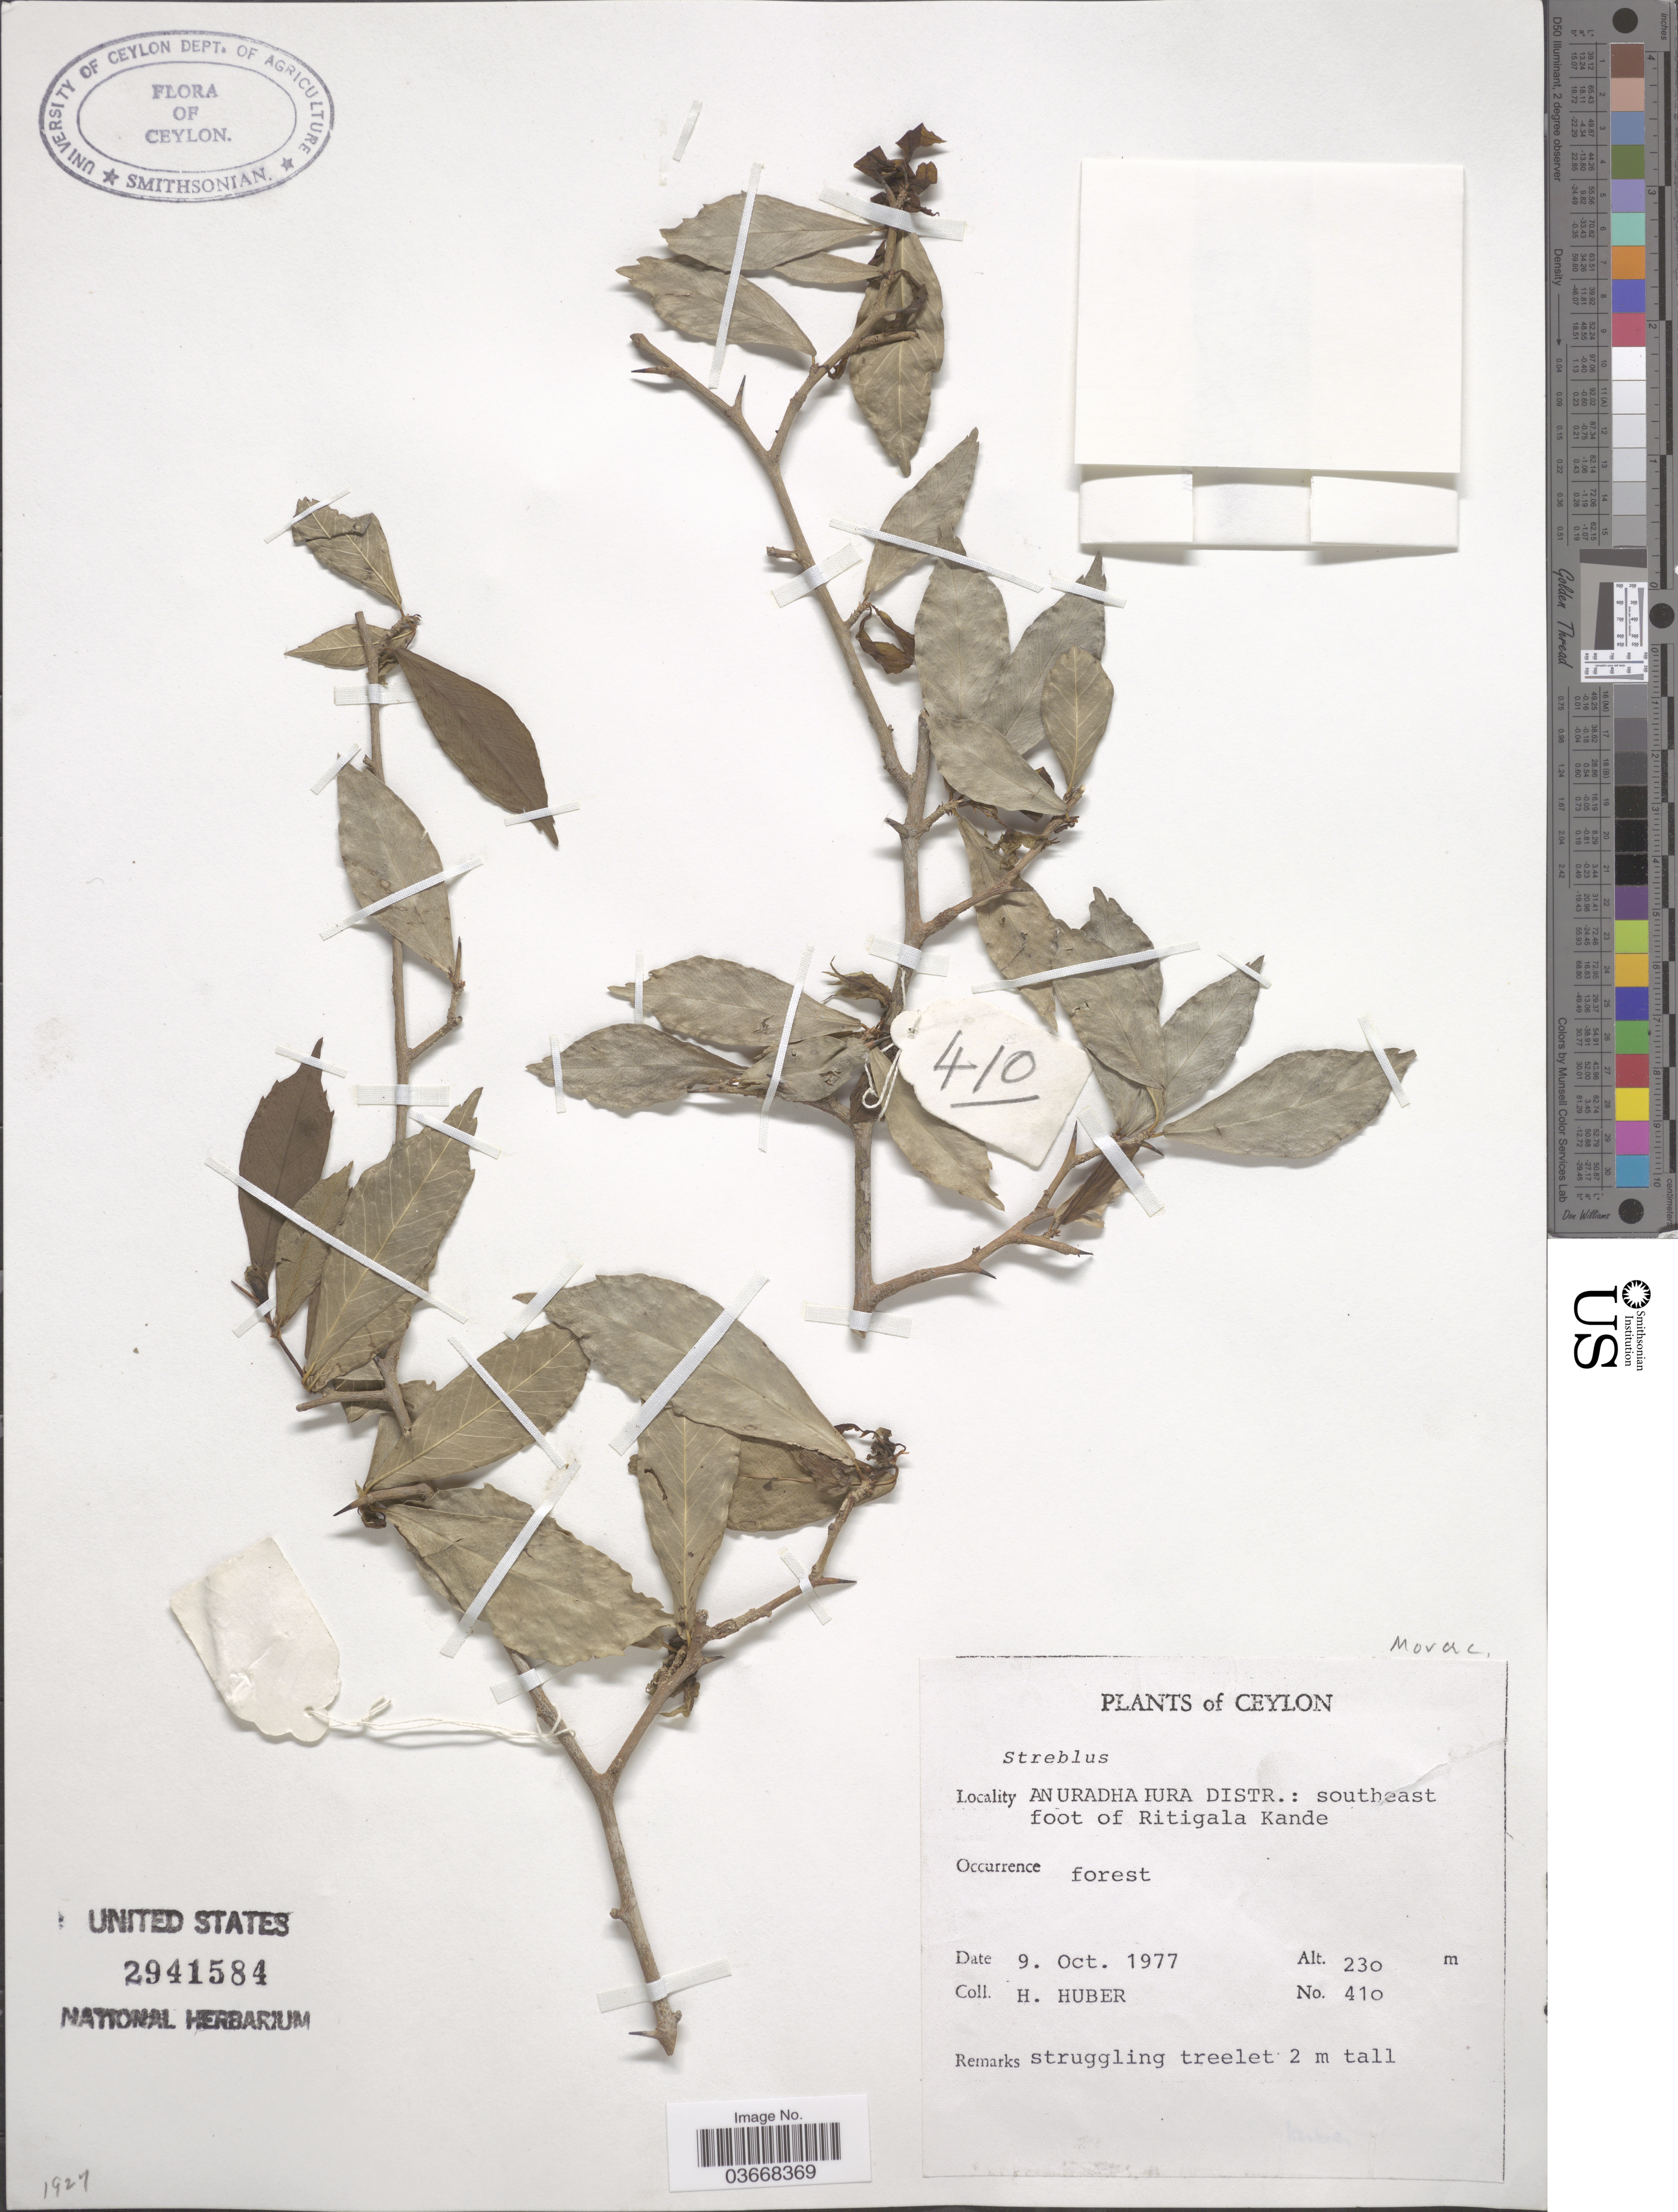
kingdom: Plantae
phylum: Tracheophyta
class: Magnoliopsida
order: Rosales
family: Moraceae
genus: Streblus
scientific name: Streblus sp.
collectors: H. Huber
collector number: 410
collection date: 1977-10-09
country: Sri Lanka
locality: Ceylon. Anuradhapura Distr.: southeast foot of Ritigala Kande.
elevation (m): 230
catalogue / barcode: US 2941584